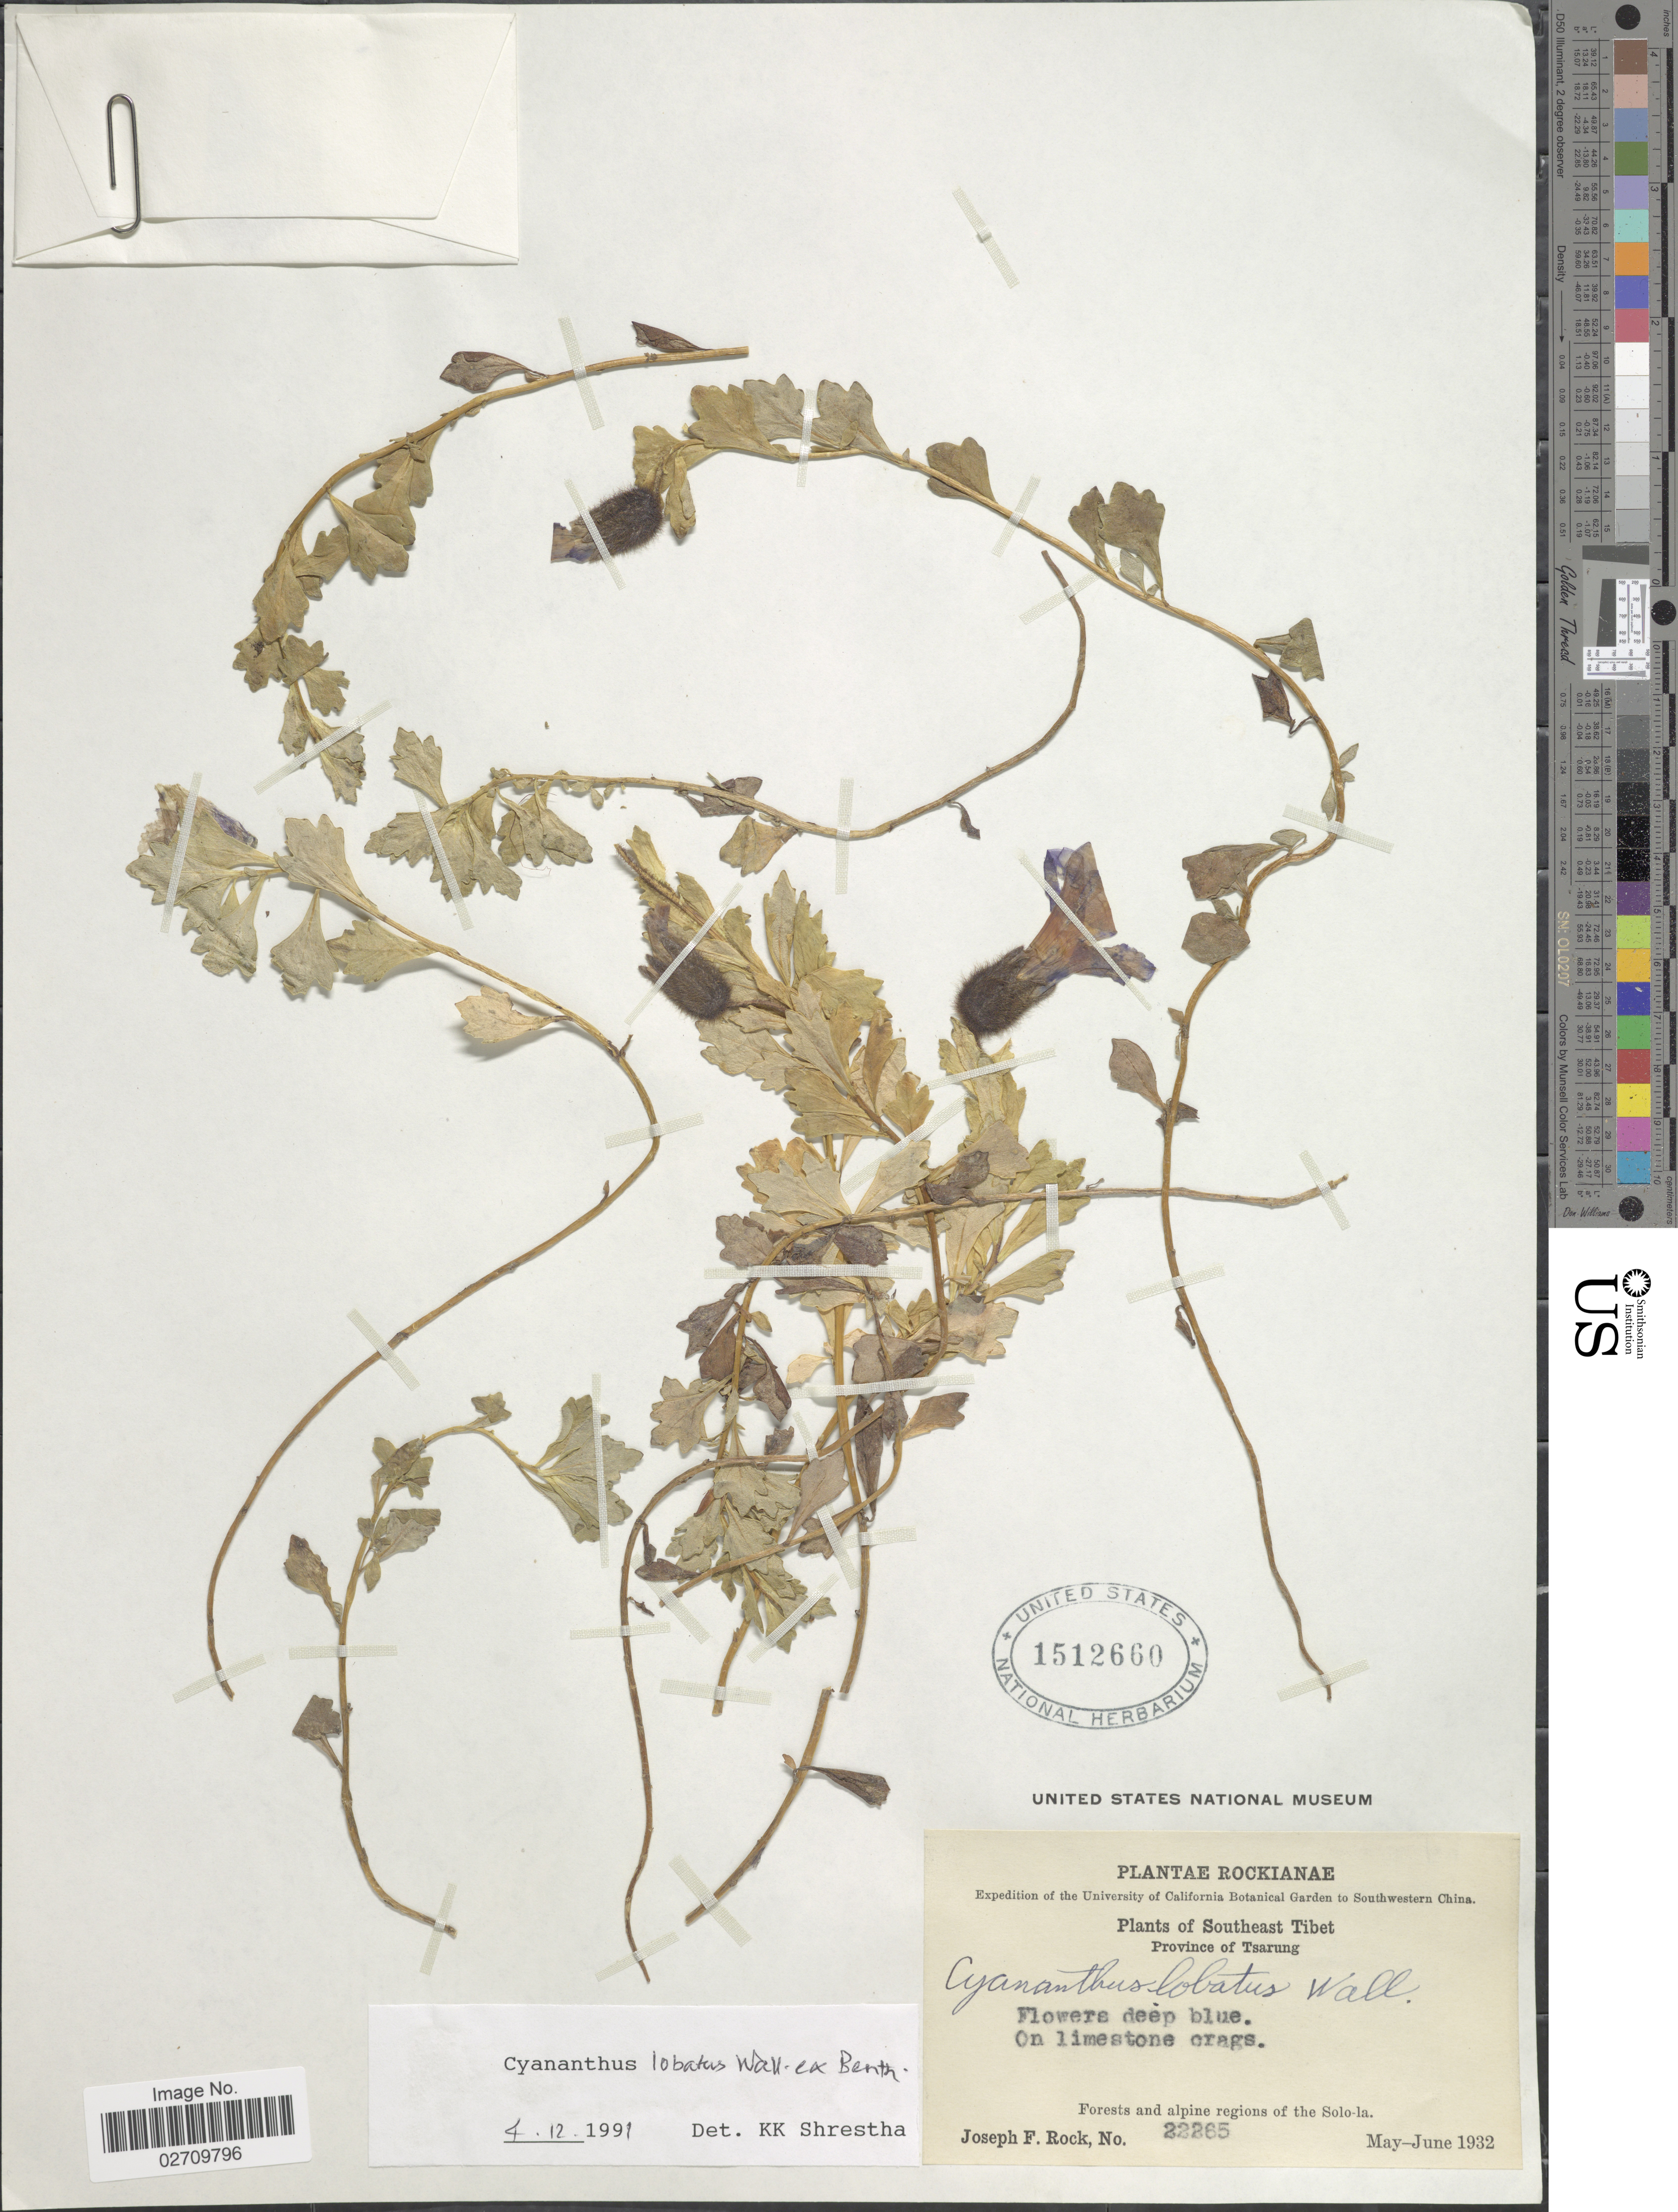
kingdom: Plantae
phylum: Tracheophyta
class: Magnoliopsida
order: Asterales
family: Campanulaceae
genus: Cyananthus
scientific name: Cyananthus lobatus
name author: Wall.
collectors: J. F. Rock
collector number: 22265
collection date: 1932-05/1932-06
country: China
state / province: Xizang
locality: Rockianae, Southeast Tibet, Province of Tsarung, Forests and alpine rehions of the Solo-la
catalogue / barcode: US 1512660